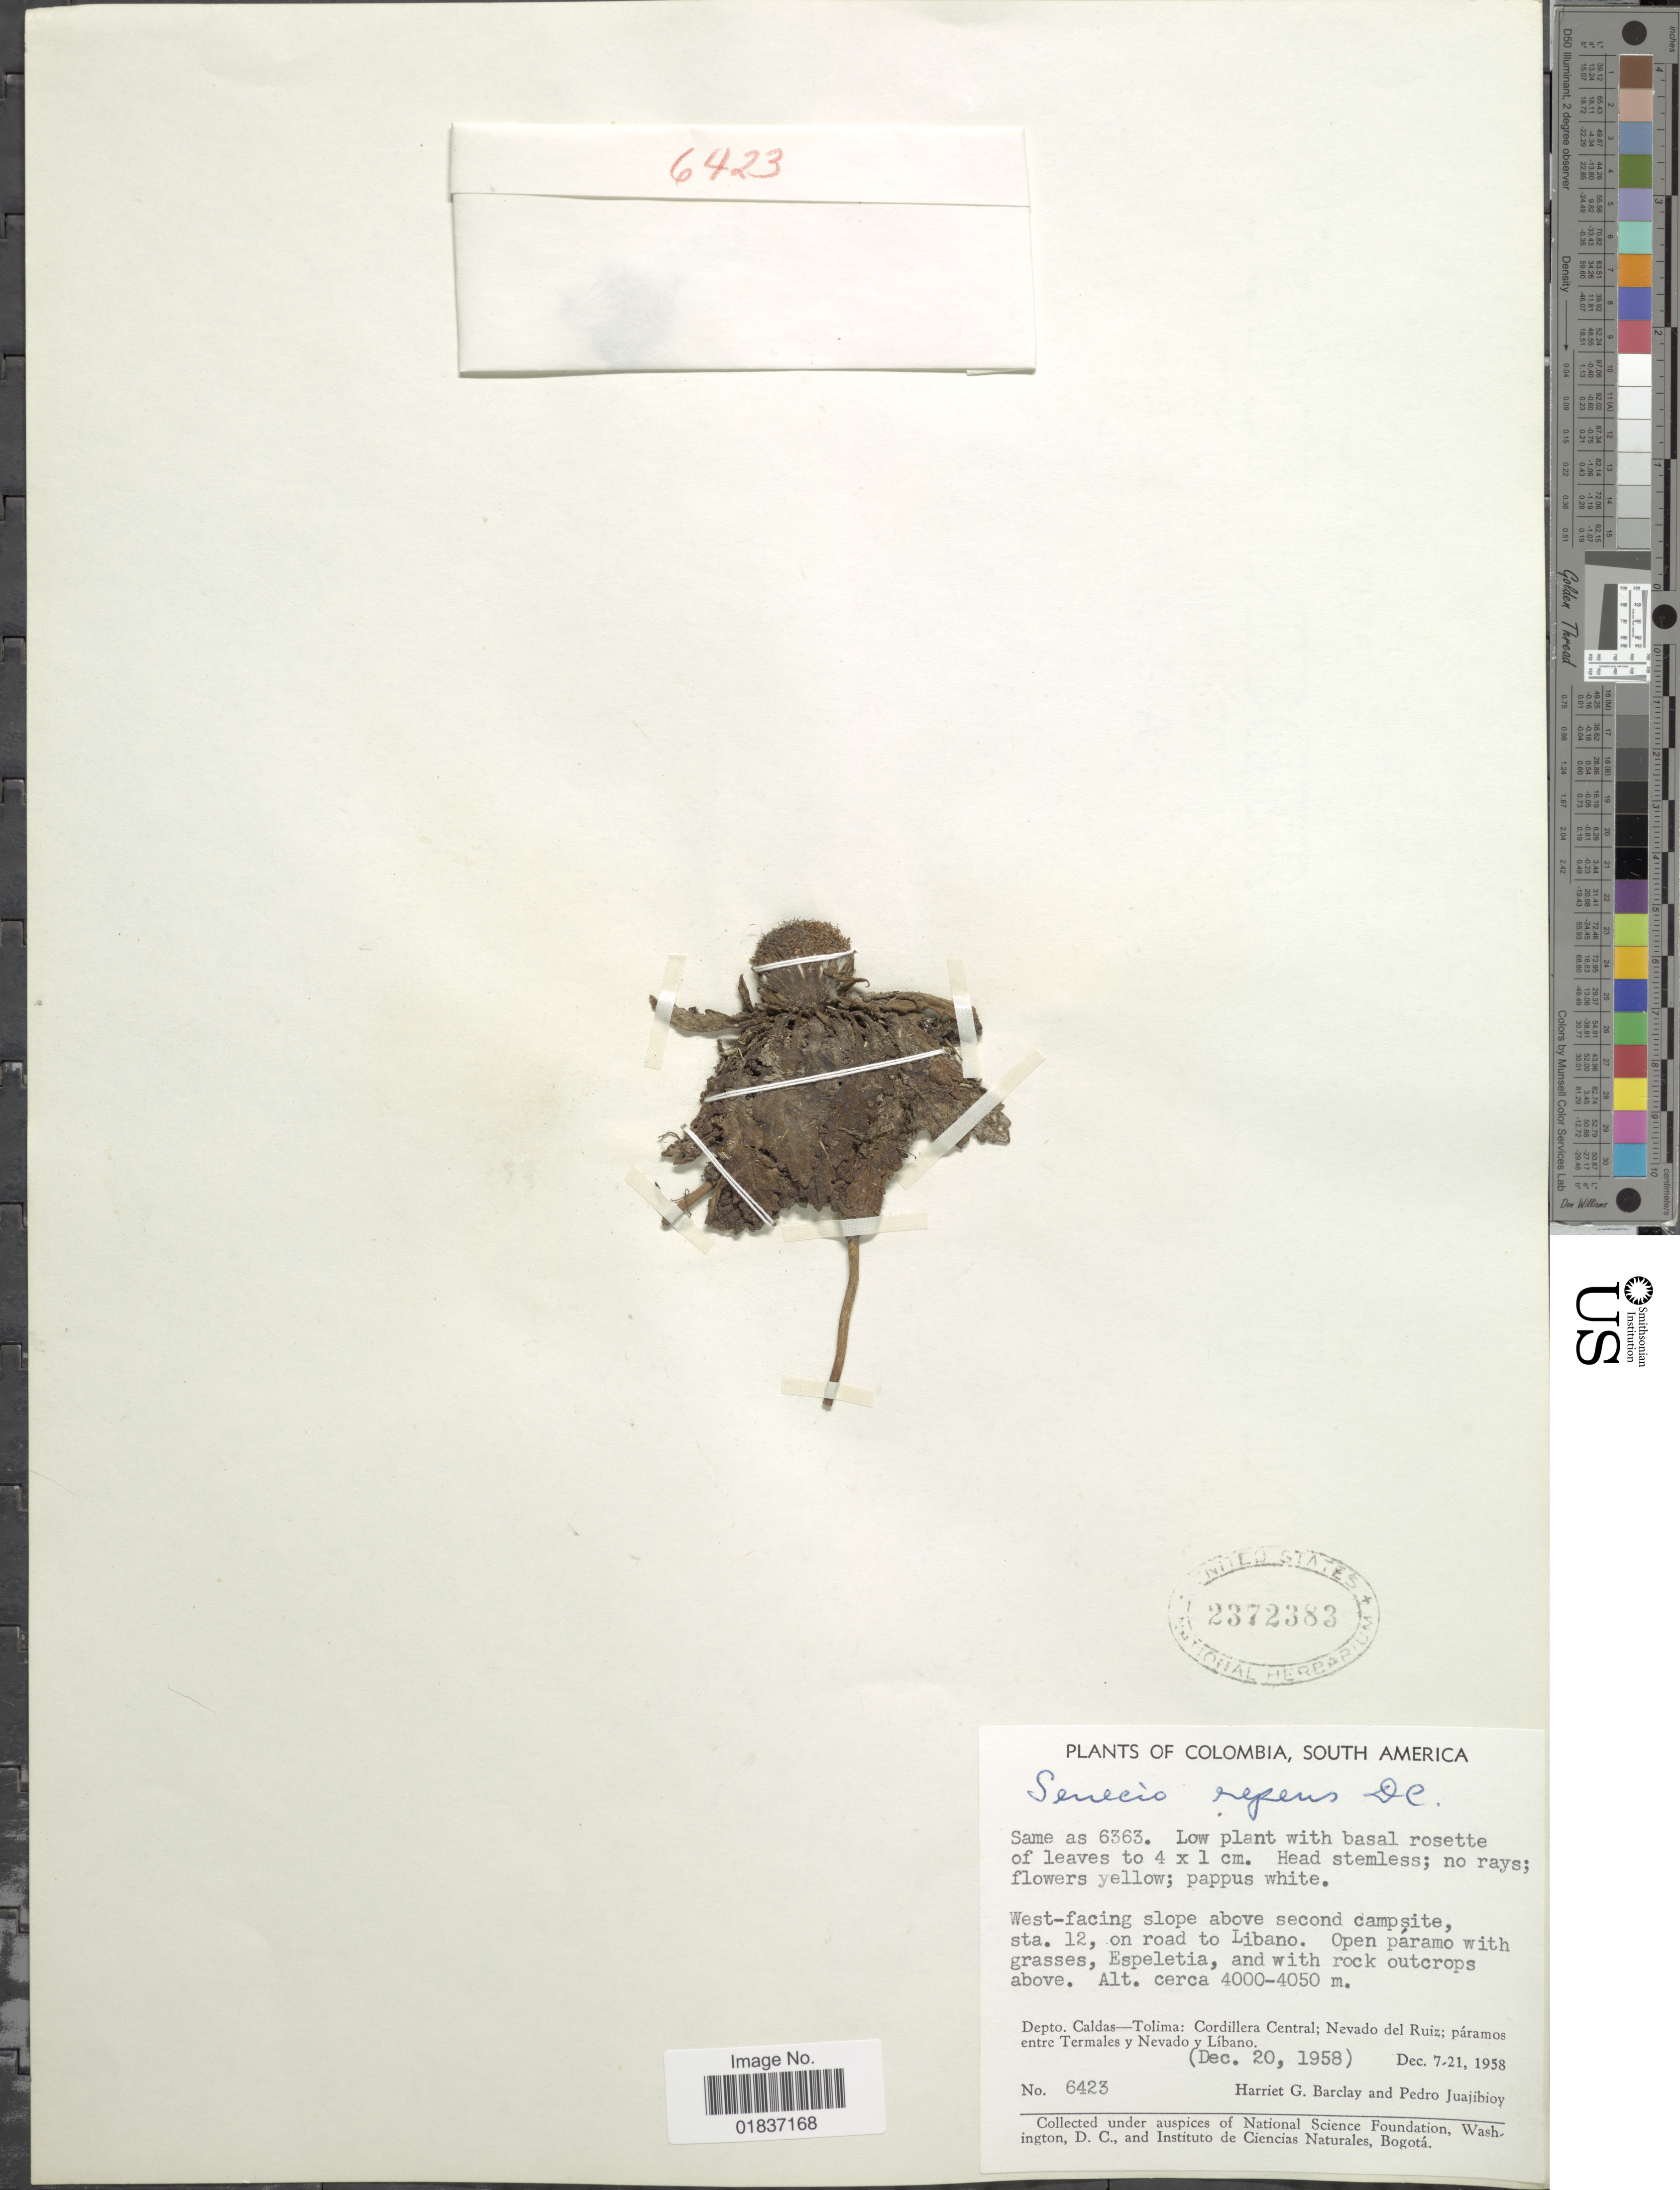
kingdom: Plantae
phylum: Tracheophyta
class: Magnoliopsida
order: Asterales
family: Asteraceae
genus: Senecio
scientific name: Senecio rhizocephalus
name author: Turcz.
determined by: Salomon, Luciana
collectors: H. G. Barclay & P. Juajibioy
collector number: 6423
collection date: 1958-12-20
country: Colombia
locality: Depto. Caldas-Tolima: Cordillera Central; Nevado del Ruiz; paramos entre Termales y Nevado y libano. West-facing slope above second campsite, sta. 12, on road to Libano.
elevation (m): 4000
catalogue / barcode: US 2372383